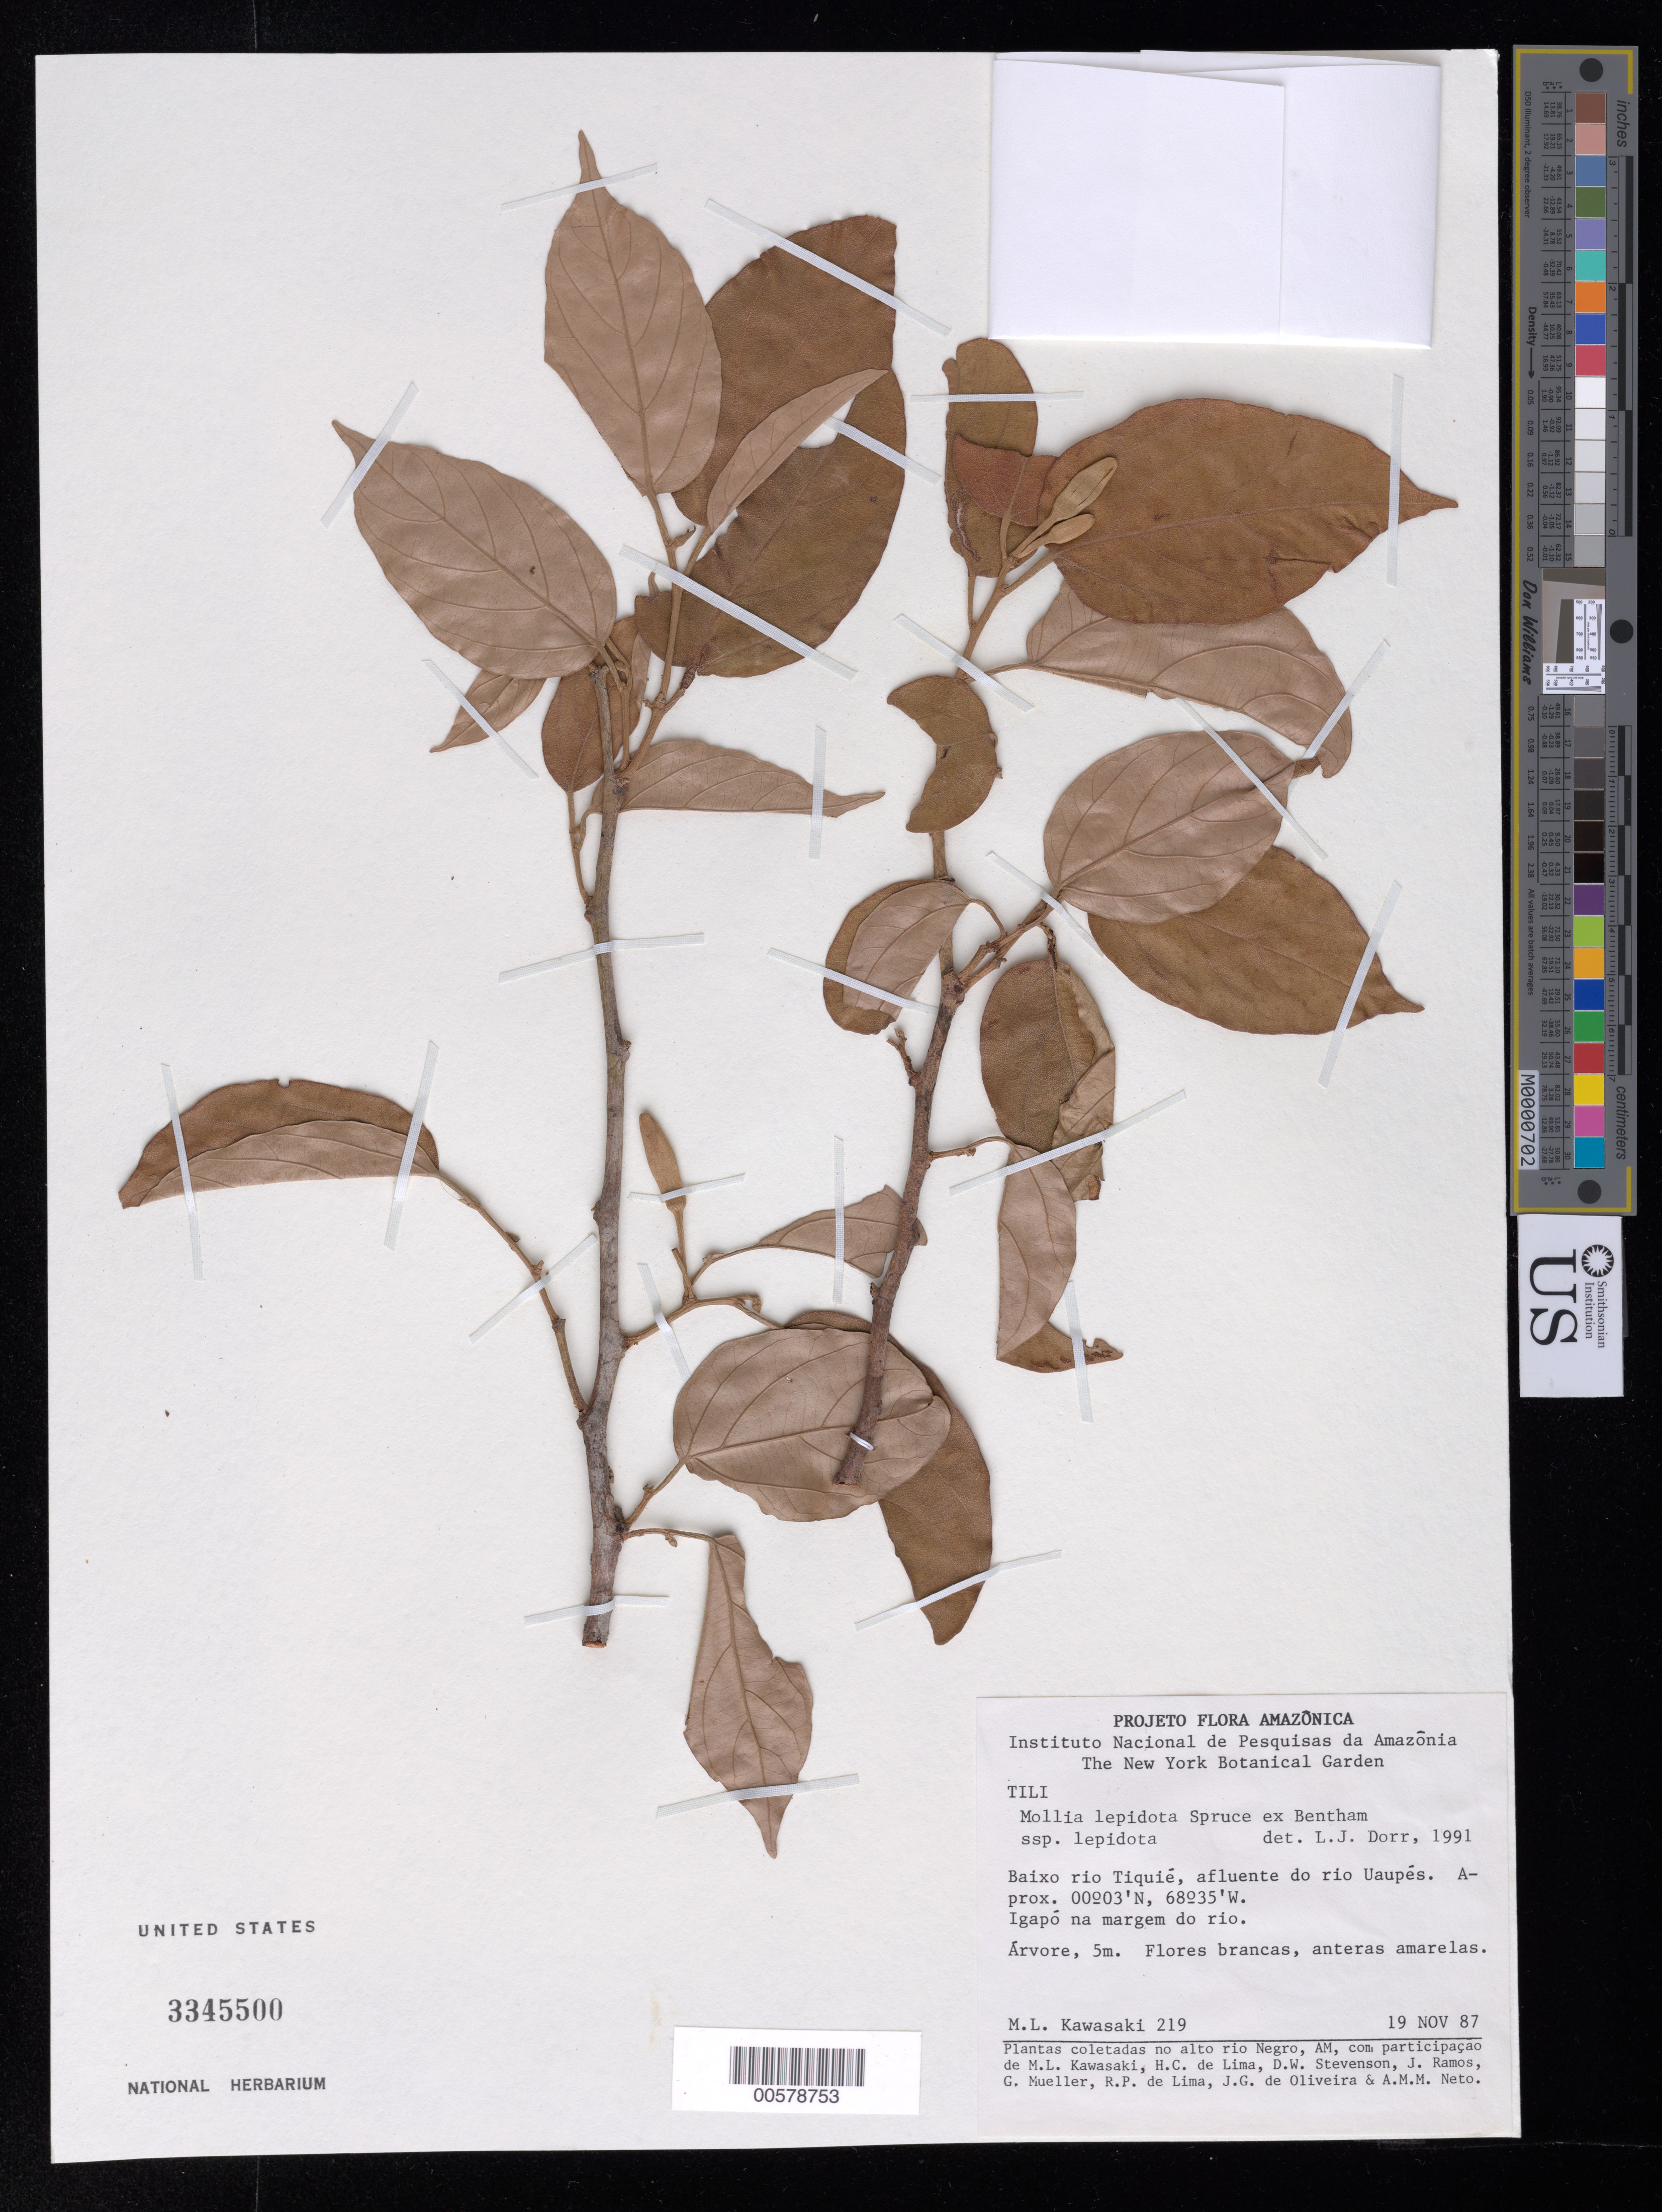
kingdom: Plantae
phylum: Tracheophyta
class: Magnoliopsida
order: Malvales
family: Malvaceae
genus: Mollia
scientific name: Mollia lepidota subsp. lepidota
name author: Spruce ex Benth.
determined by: Dorr, L. J., (BOT), Smithsonian Institution - National Museum of Natural History (UNITED STATES)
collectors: M. Kawasaki, H. C. Lima, D. W. Stevenson, J. F. Ramos & Mueller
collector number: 219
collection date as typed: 19 Nov 1987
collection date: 1987-11-19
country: Brazil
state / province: Amazonas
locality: Baixo rio Tiquié, afluente do rio Uaupés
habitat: Igapó na margem do rio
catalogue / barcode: US 3345500